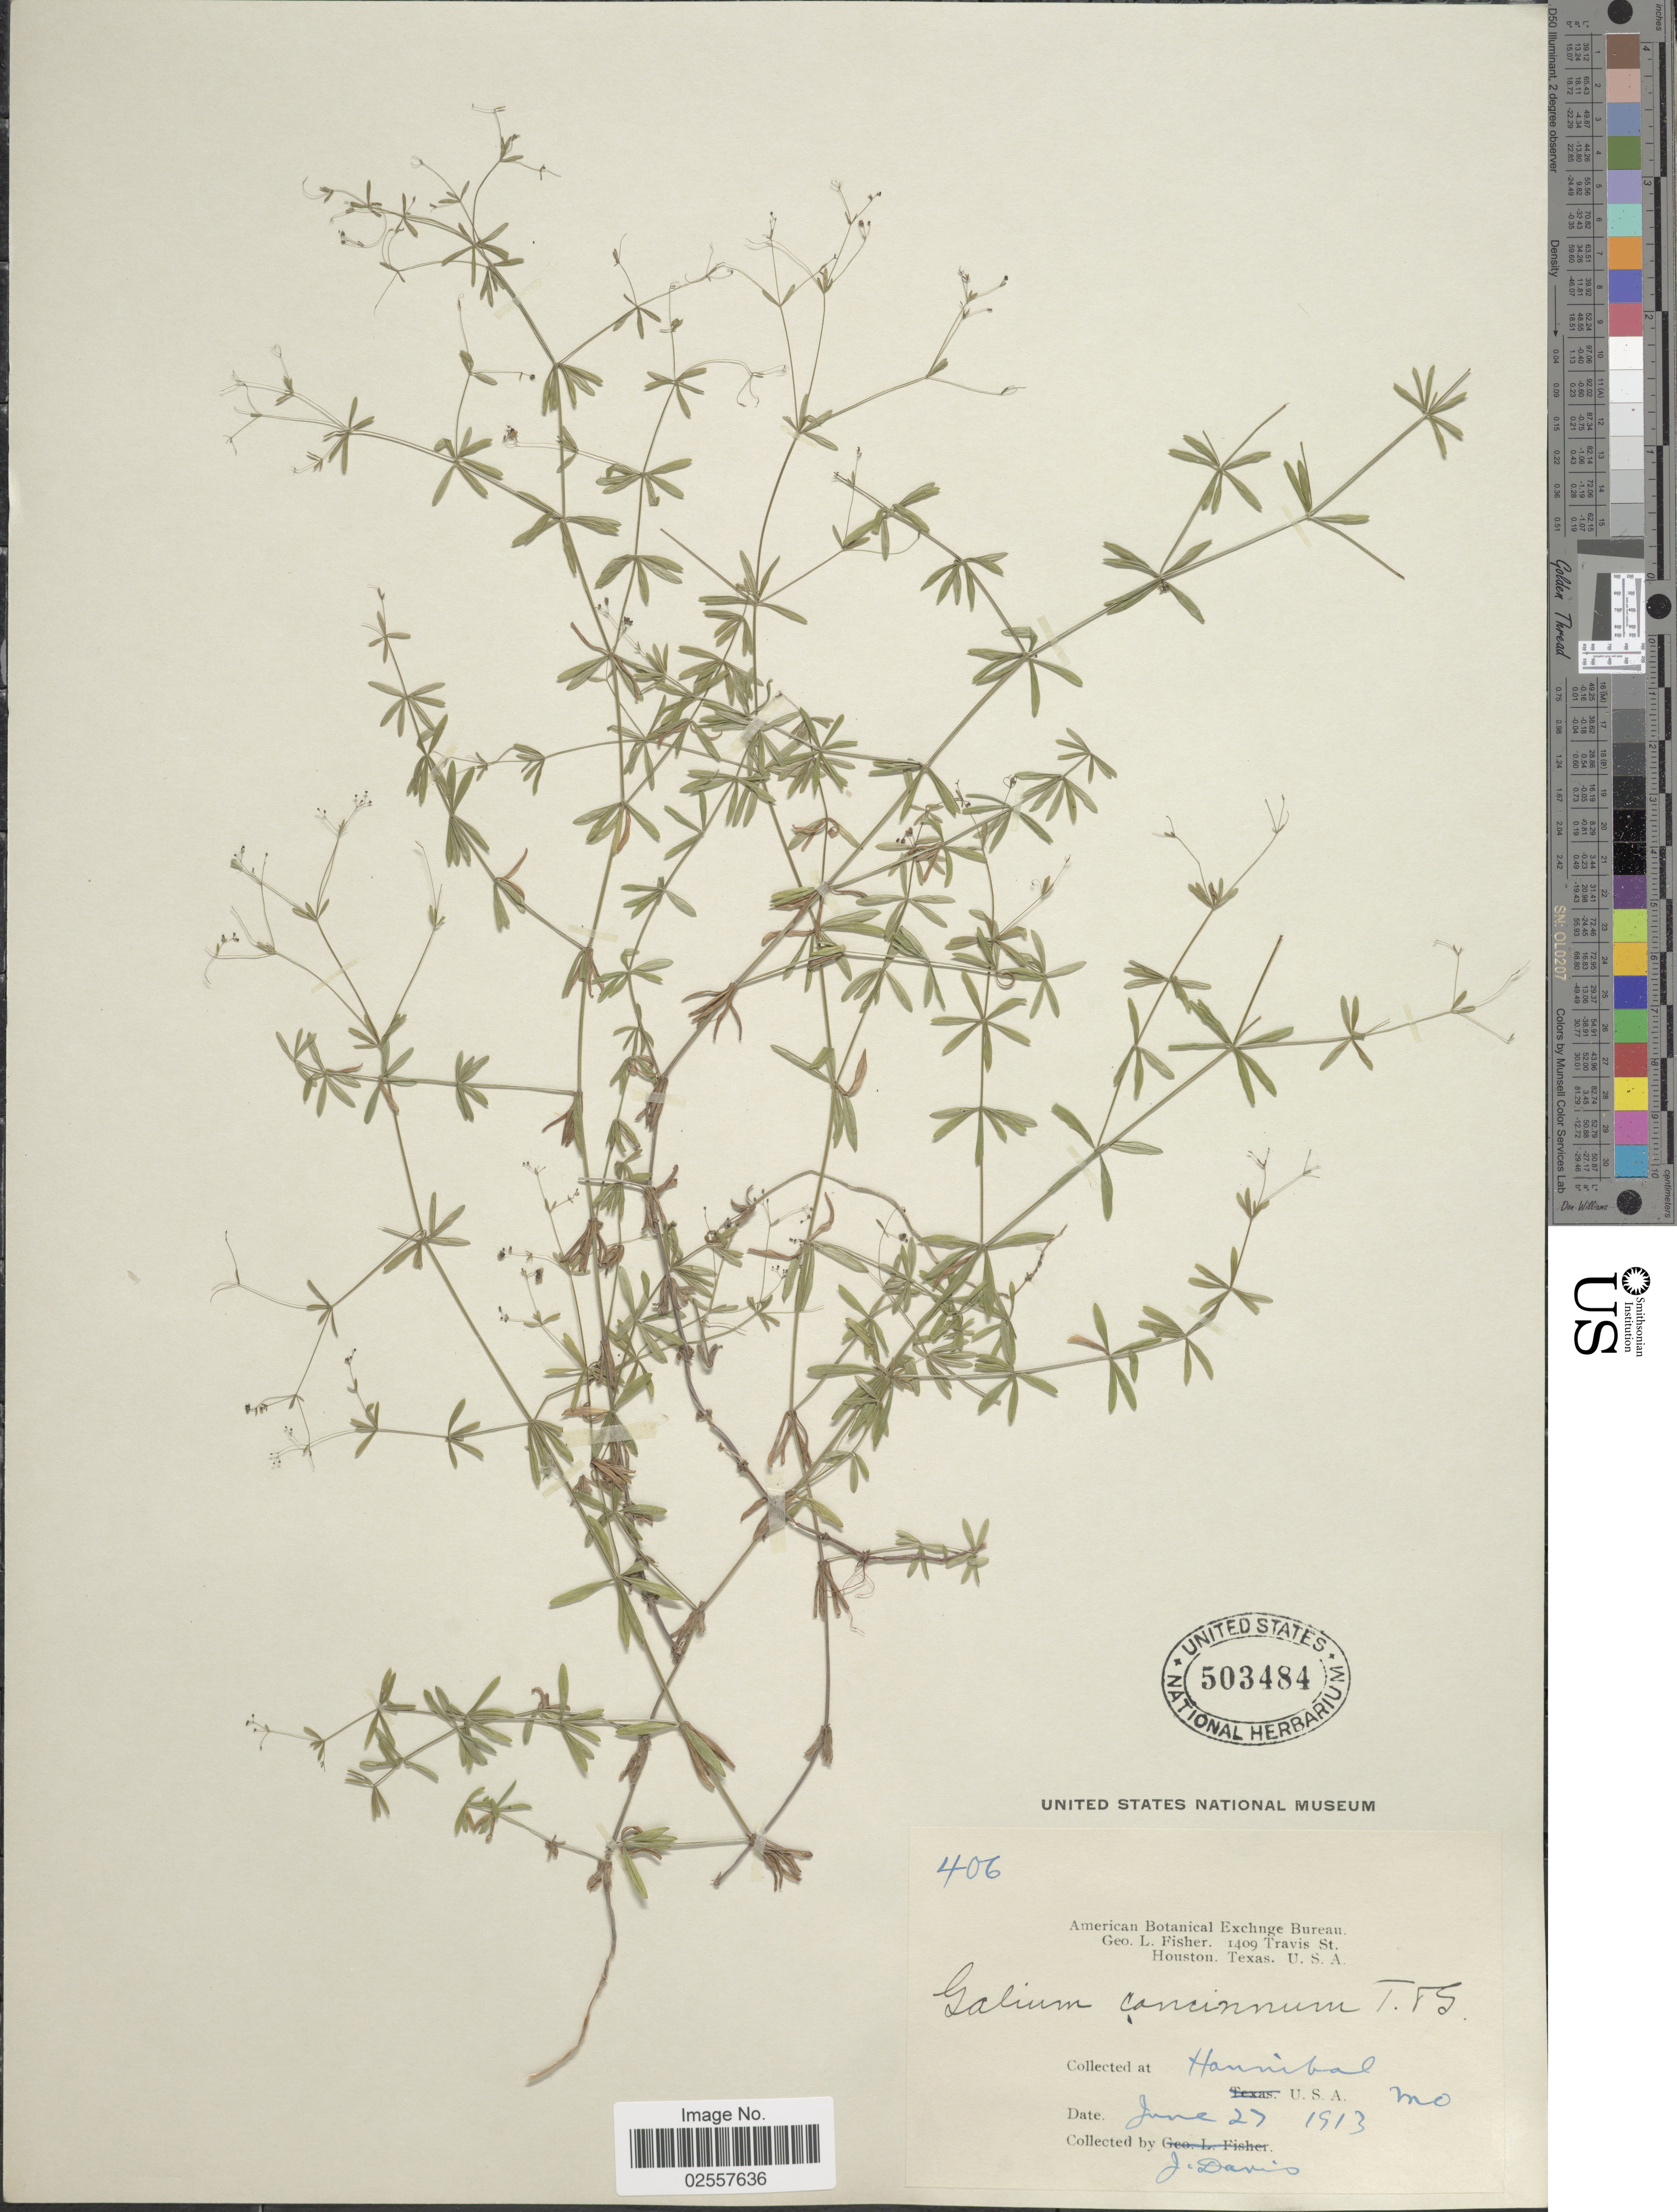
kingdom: Plantae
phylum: Tracheophyta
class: Magnoliopsida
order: Gentianales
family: Rubiaceae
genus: Galium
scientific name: Galium concinnum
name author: Torr. & A. Gray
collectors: J. Davis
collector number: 406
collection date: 1913-06-27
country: United States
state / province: Missouri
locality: Hannibal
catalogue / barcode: US 503484